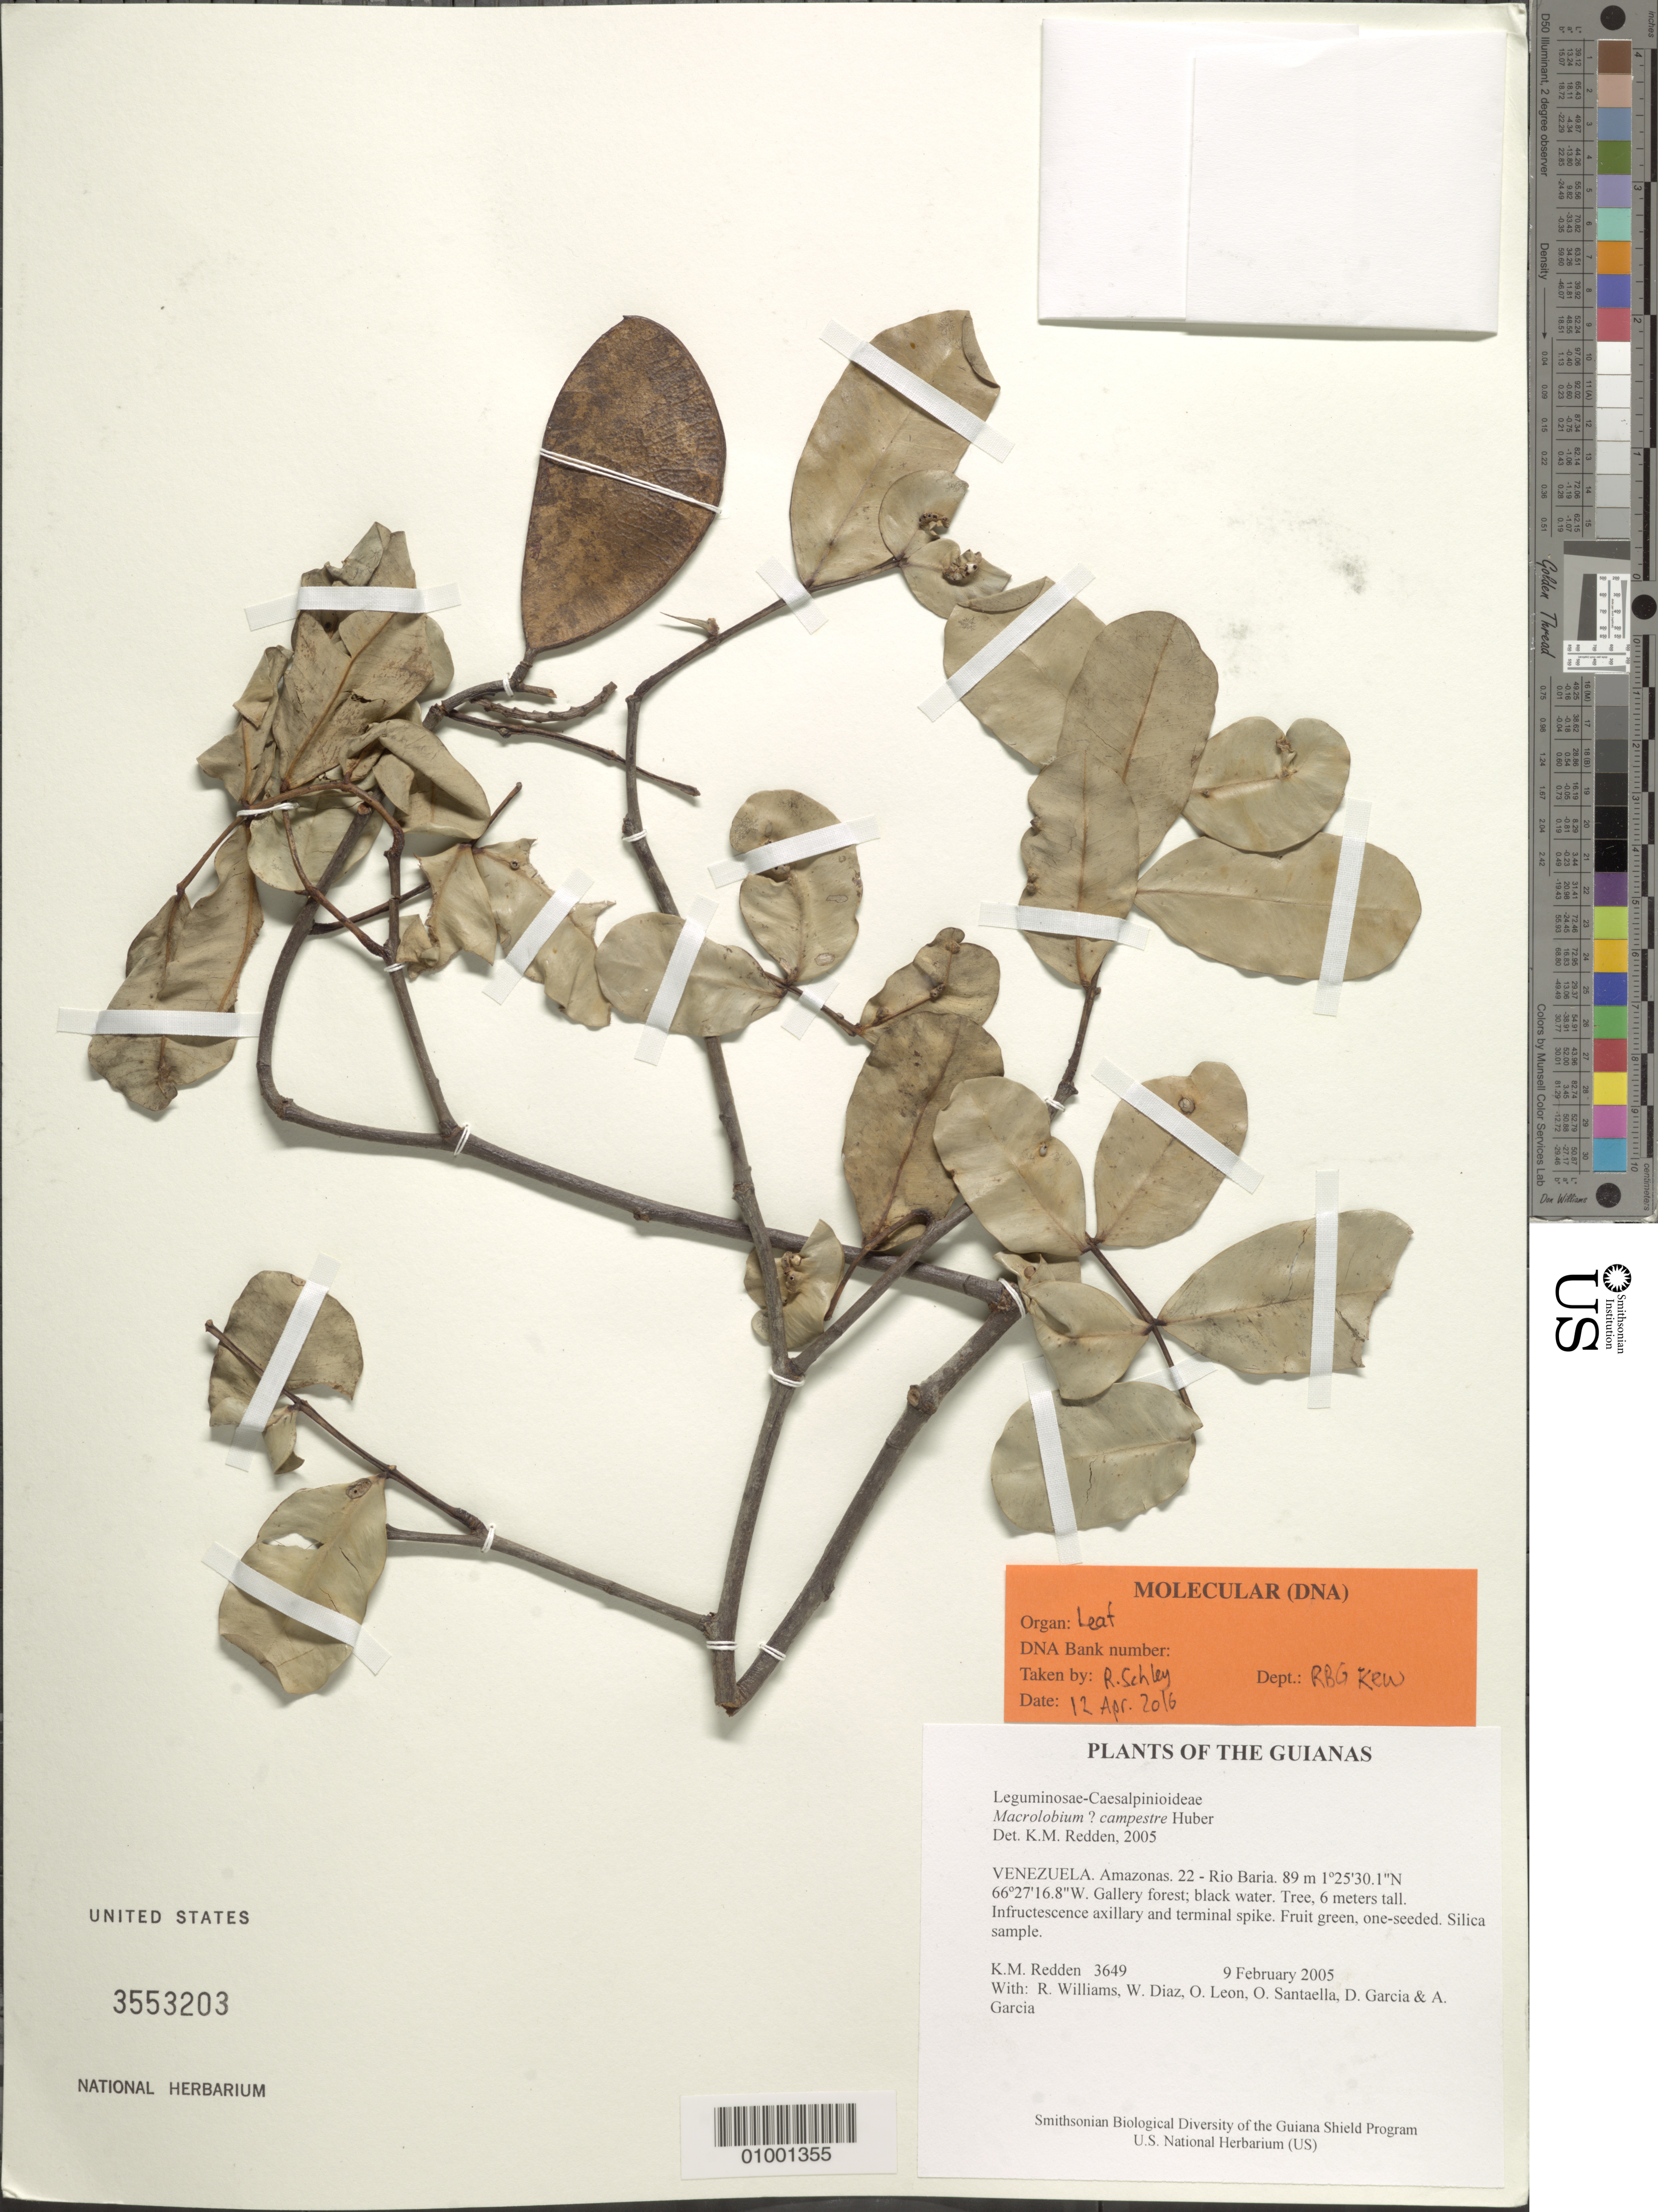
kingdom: Plantae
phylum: Tracheophyta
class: Magnoliopsida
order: Fabales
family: Fabaceae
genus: Macrolobium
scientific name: Macrolobium multijugum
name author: (DC.) Benth.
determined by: Trujillo, A. M.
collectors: K. M. Redden, R. Williams, W. Díaz P., O. León, O. Santaella, D. Garcia & A. Garcia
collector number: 3649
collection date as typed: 9 February 2005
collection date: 2005-02-09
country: Venezuela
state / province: Amazonas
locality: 22 - Rio Baria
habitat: Gallery forest; black water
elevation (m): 89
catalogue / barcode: US 3553203